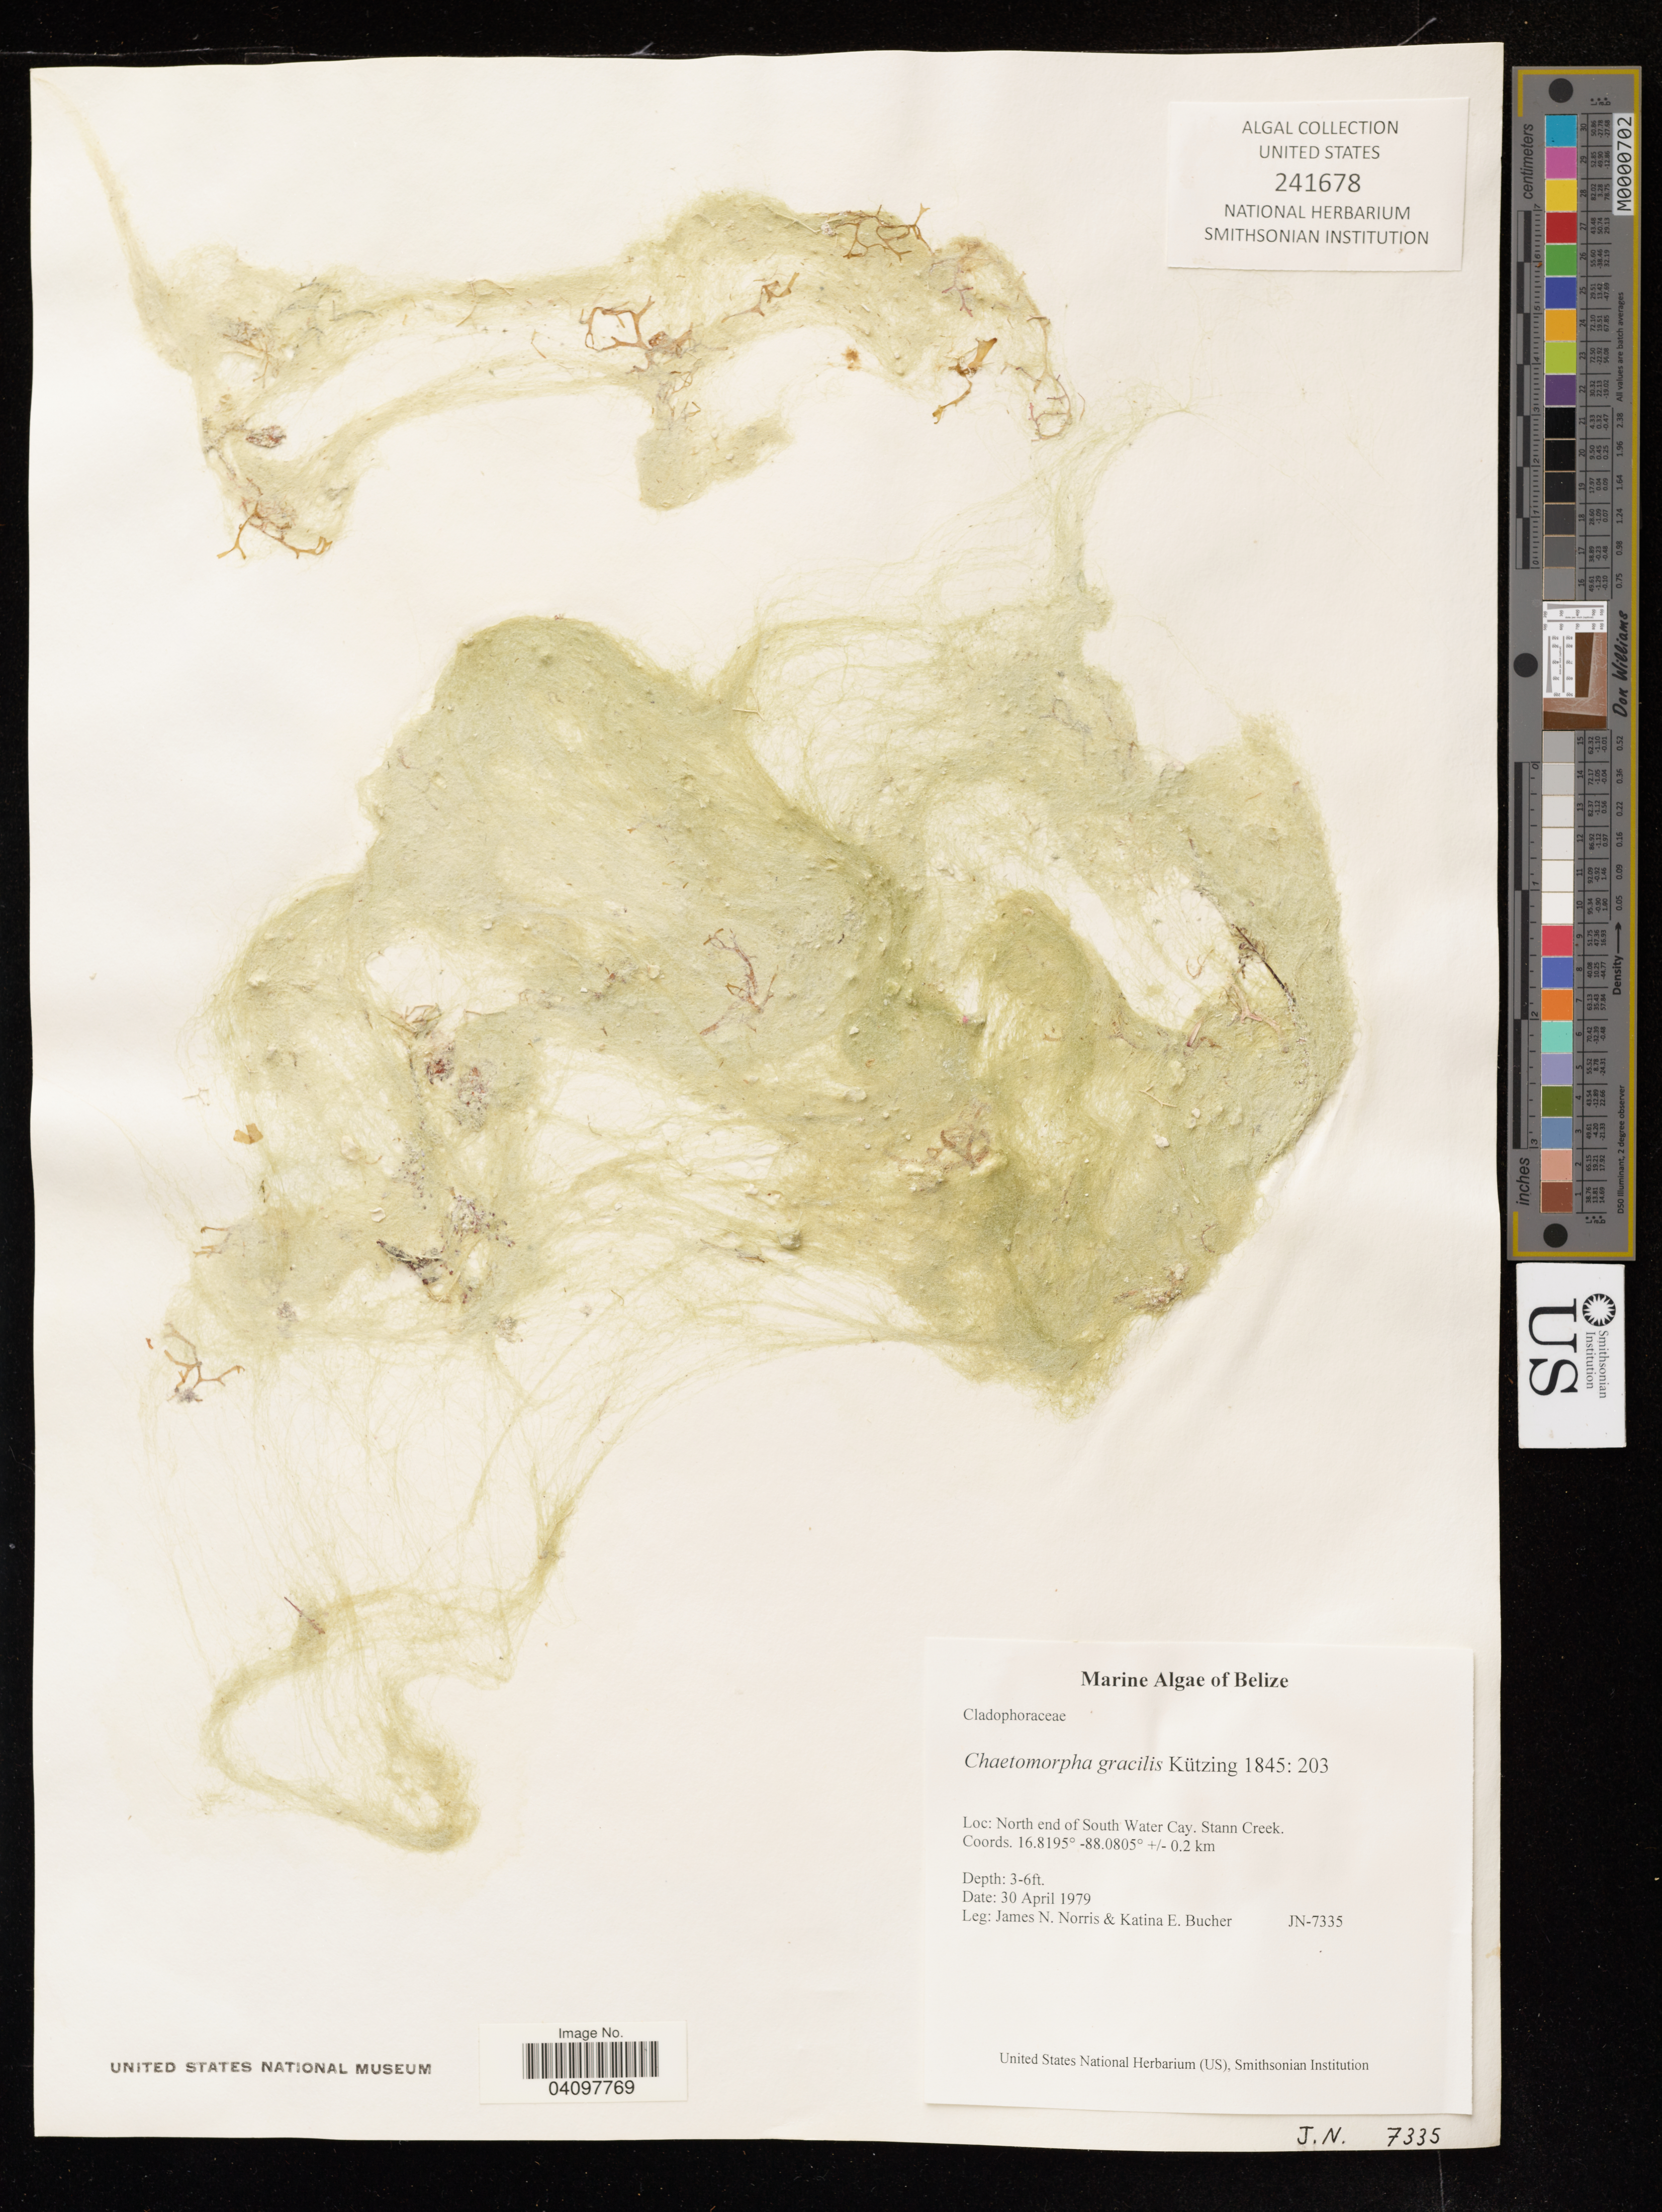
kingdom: Plantae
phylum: Chlorophyta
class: Ulvophyceae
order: Cladophorales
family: Cladophoraceae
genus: Chaetomorpha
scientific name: Chaetomorpha gracilis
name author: Kütz.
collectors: J. Norris & K. E. Bucher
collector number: JN-7335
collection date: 1979-04-30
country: Belize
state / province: Stann Creek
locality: North end of South Water Cay.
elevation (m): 1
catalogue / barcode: US 241678